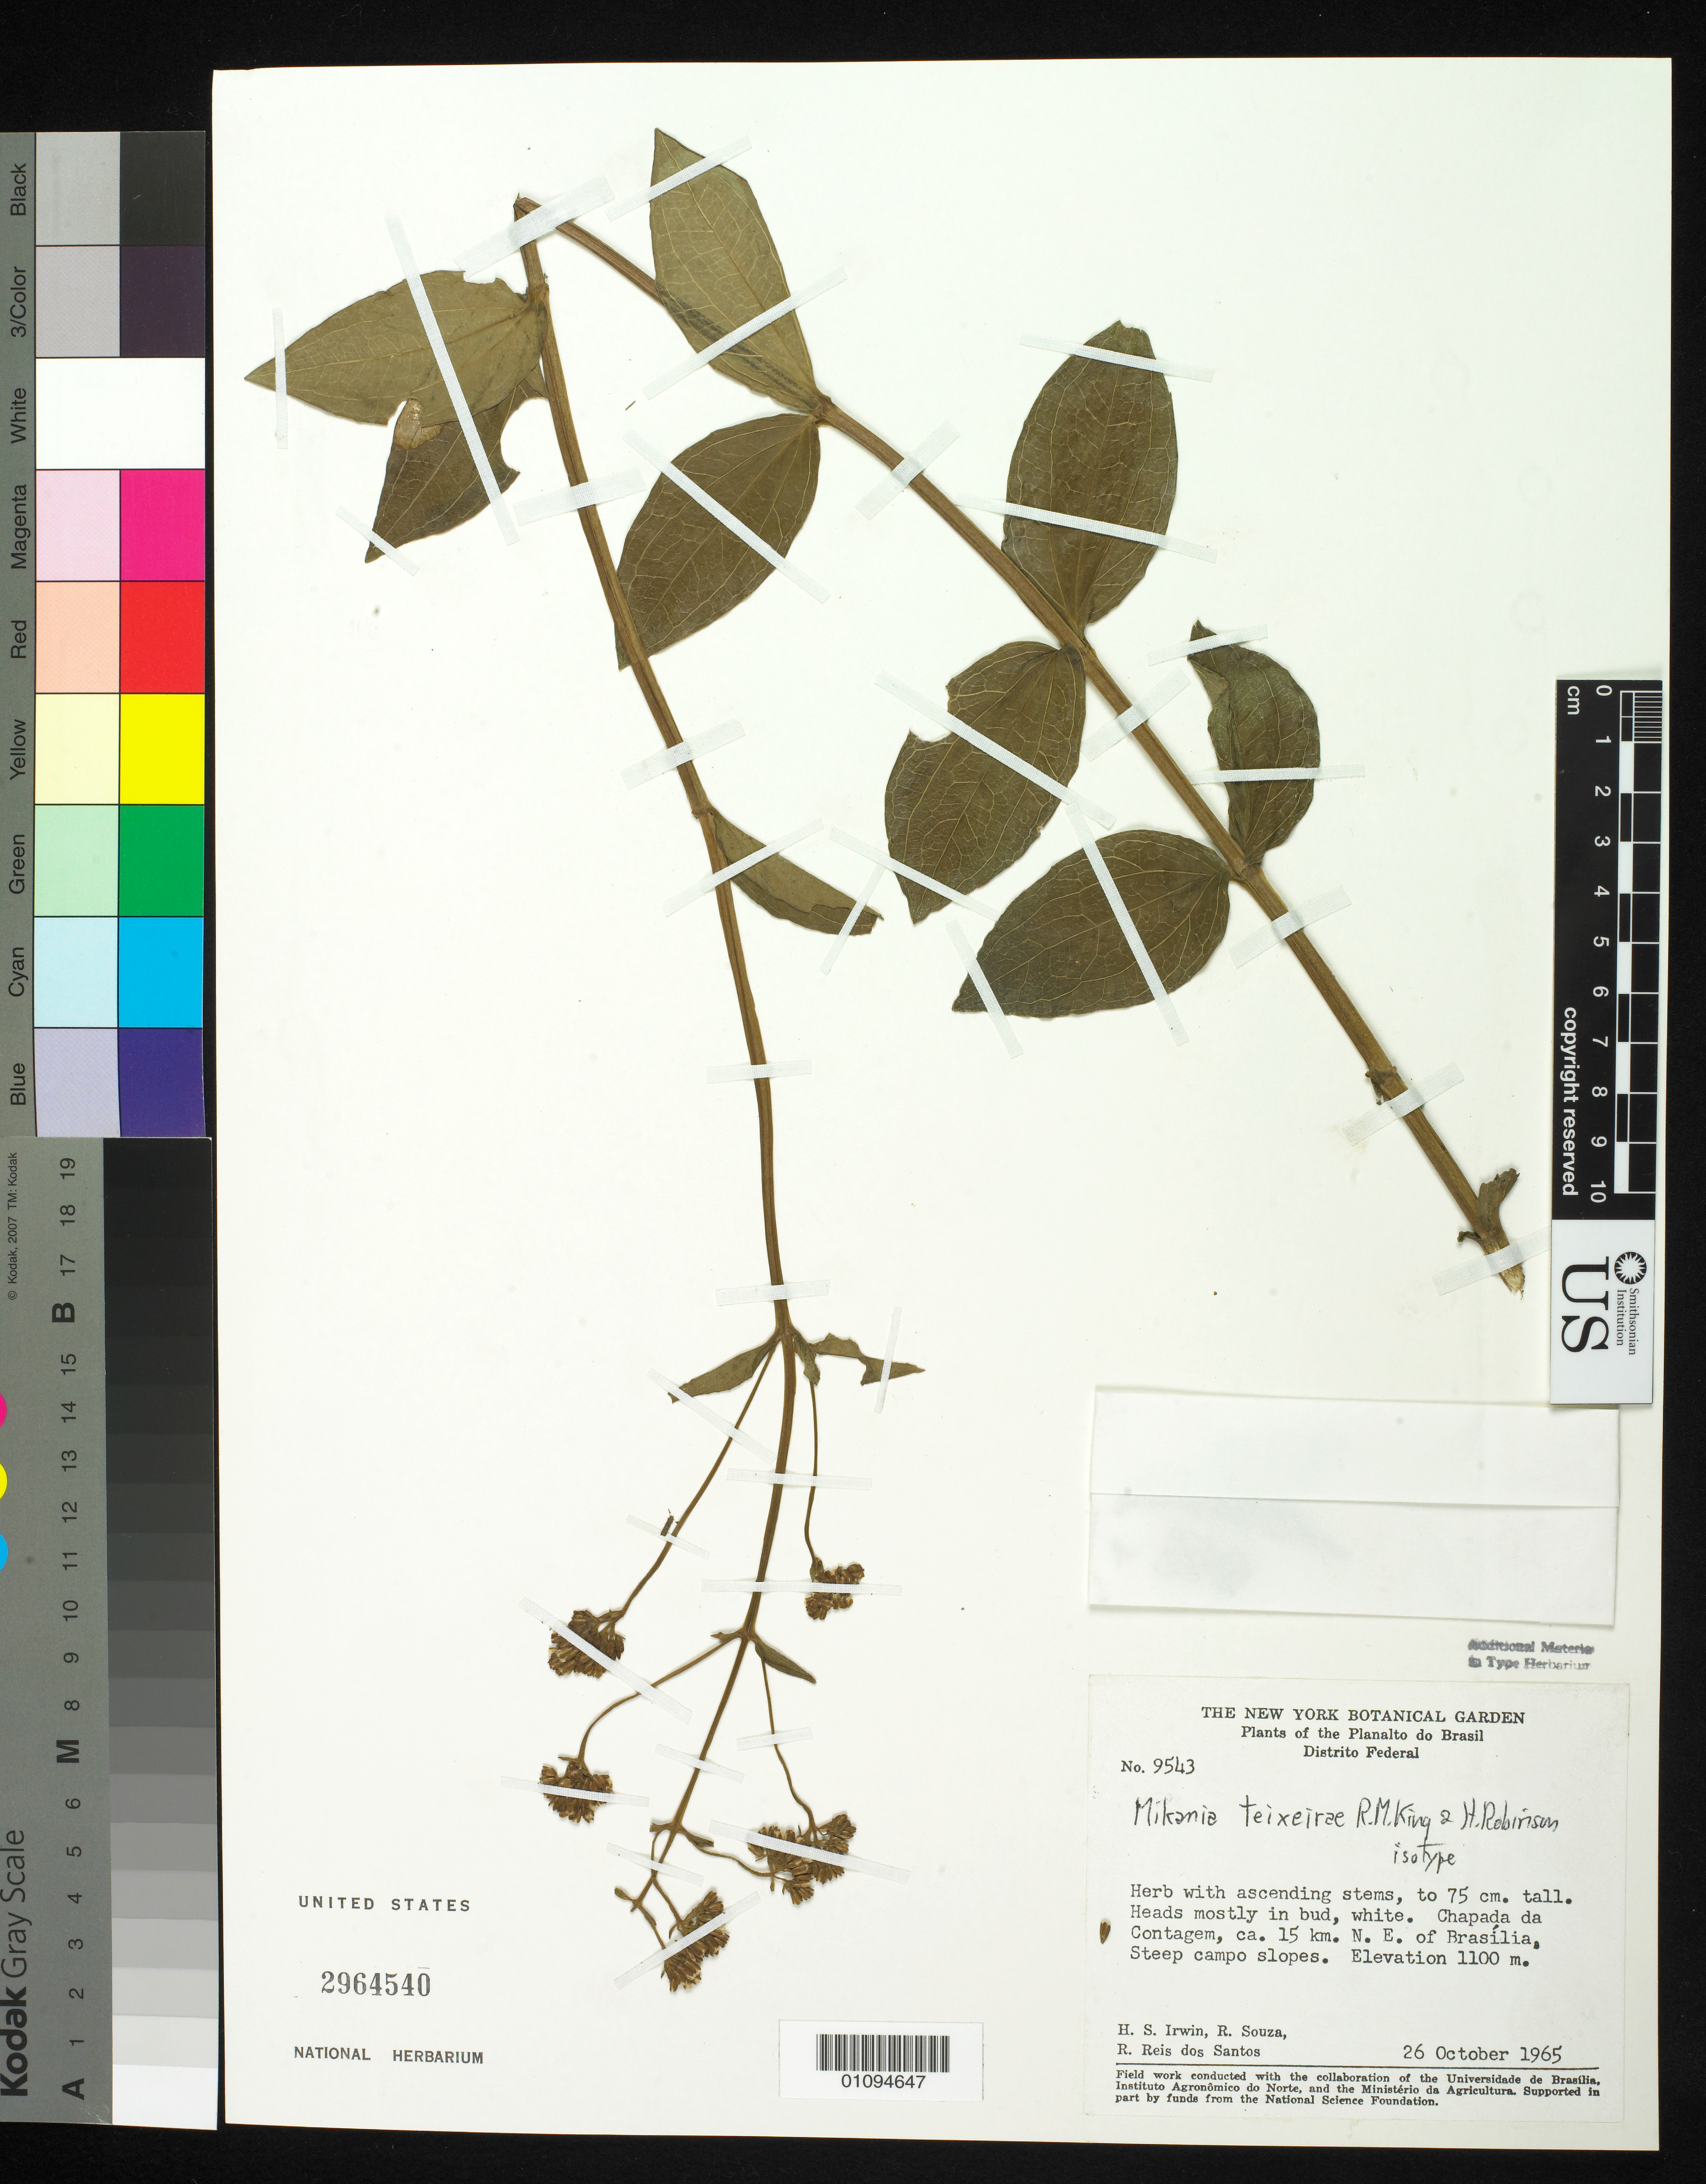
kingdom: Plantae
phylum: Tracheophyta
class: Magnoliopsida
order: Asterales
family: Asteraceae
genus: Mikania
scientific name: Mikania teixeirae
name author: R.M. King & H. Rob.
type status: Isotype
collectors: H. Irwin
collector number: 9543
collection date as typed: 26 Oct 1965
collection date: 1965-10-26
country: Brazil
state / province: Distrito Federal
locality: Chapada do Contagem NE of Brasilia.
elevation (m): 1000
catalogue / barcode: US 2964540